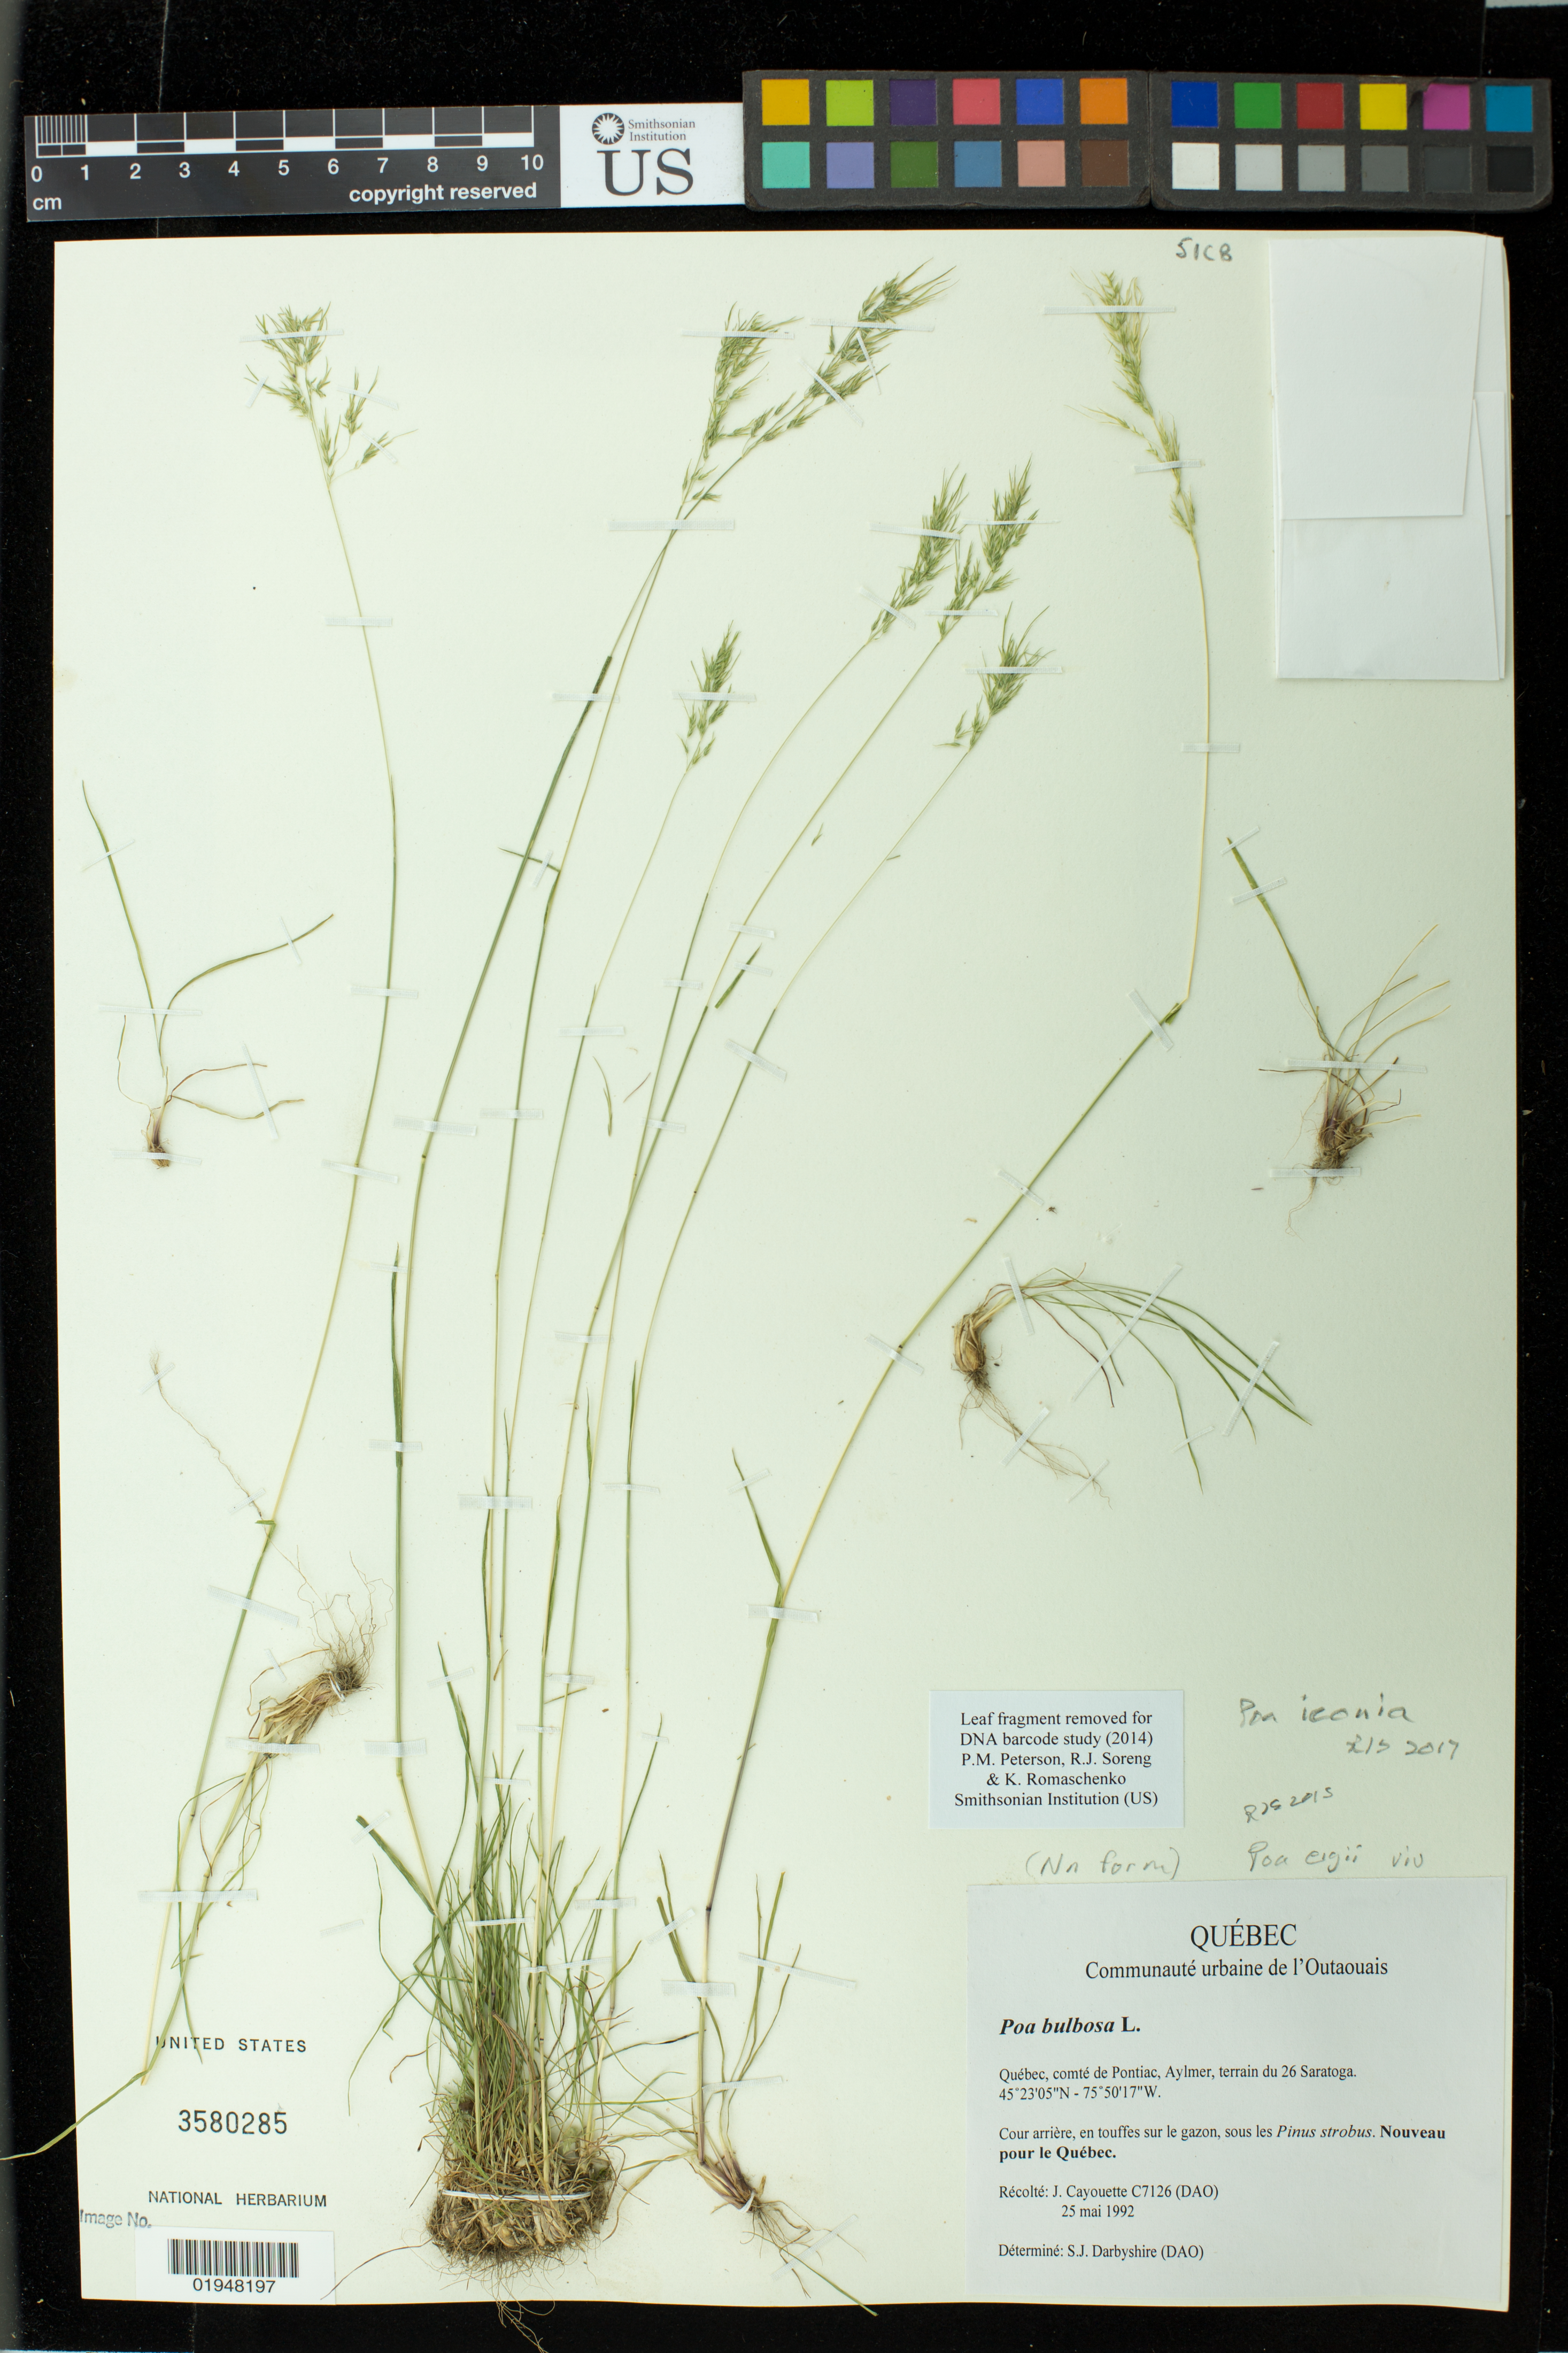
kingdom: Plantae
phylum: Tracheophyta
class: Liliopsida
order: Poales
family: Poaceae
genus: Poa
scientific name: Poa iconia var. iconia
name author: Azn.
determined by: Soreng, Robert J., Research Associate (BOT), Smithsonian Institution - National Museum of Natural History (UNITED STATES)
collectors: J. Cayouette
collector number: C7126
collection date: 1992-05-25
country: Canada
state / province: Quebec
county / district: Outaouais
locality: comté de Pontiac, Aylmer, terrain du 26 Saratoga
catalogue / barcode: US 3580285